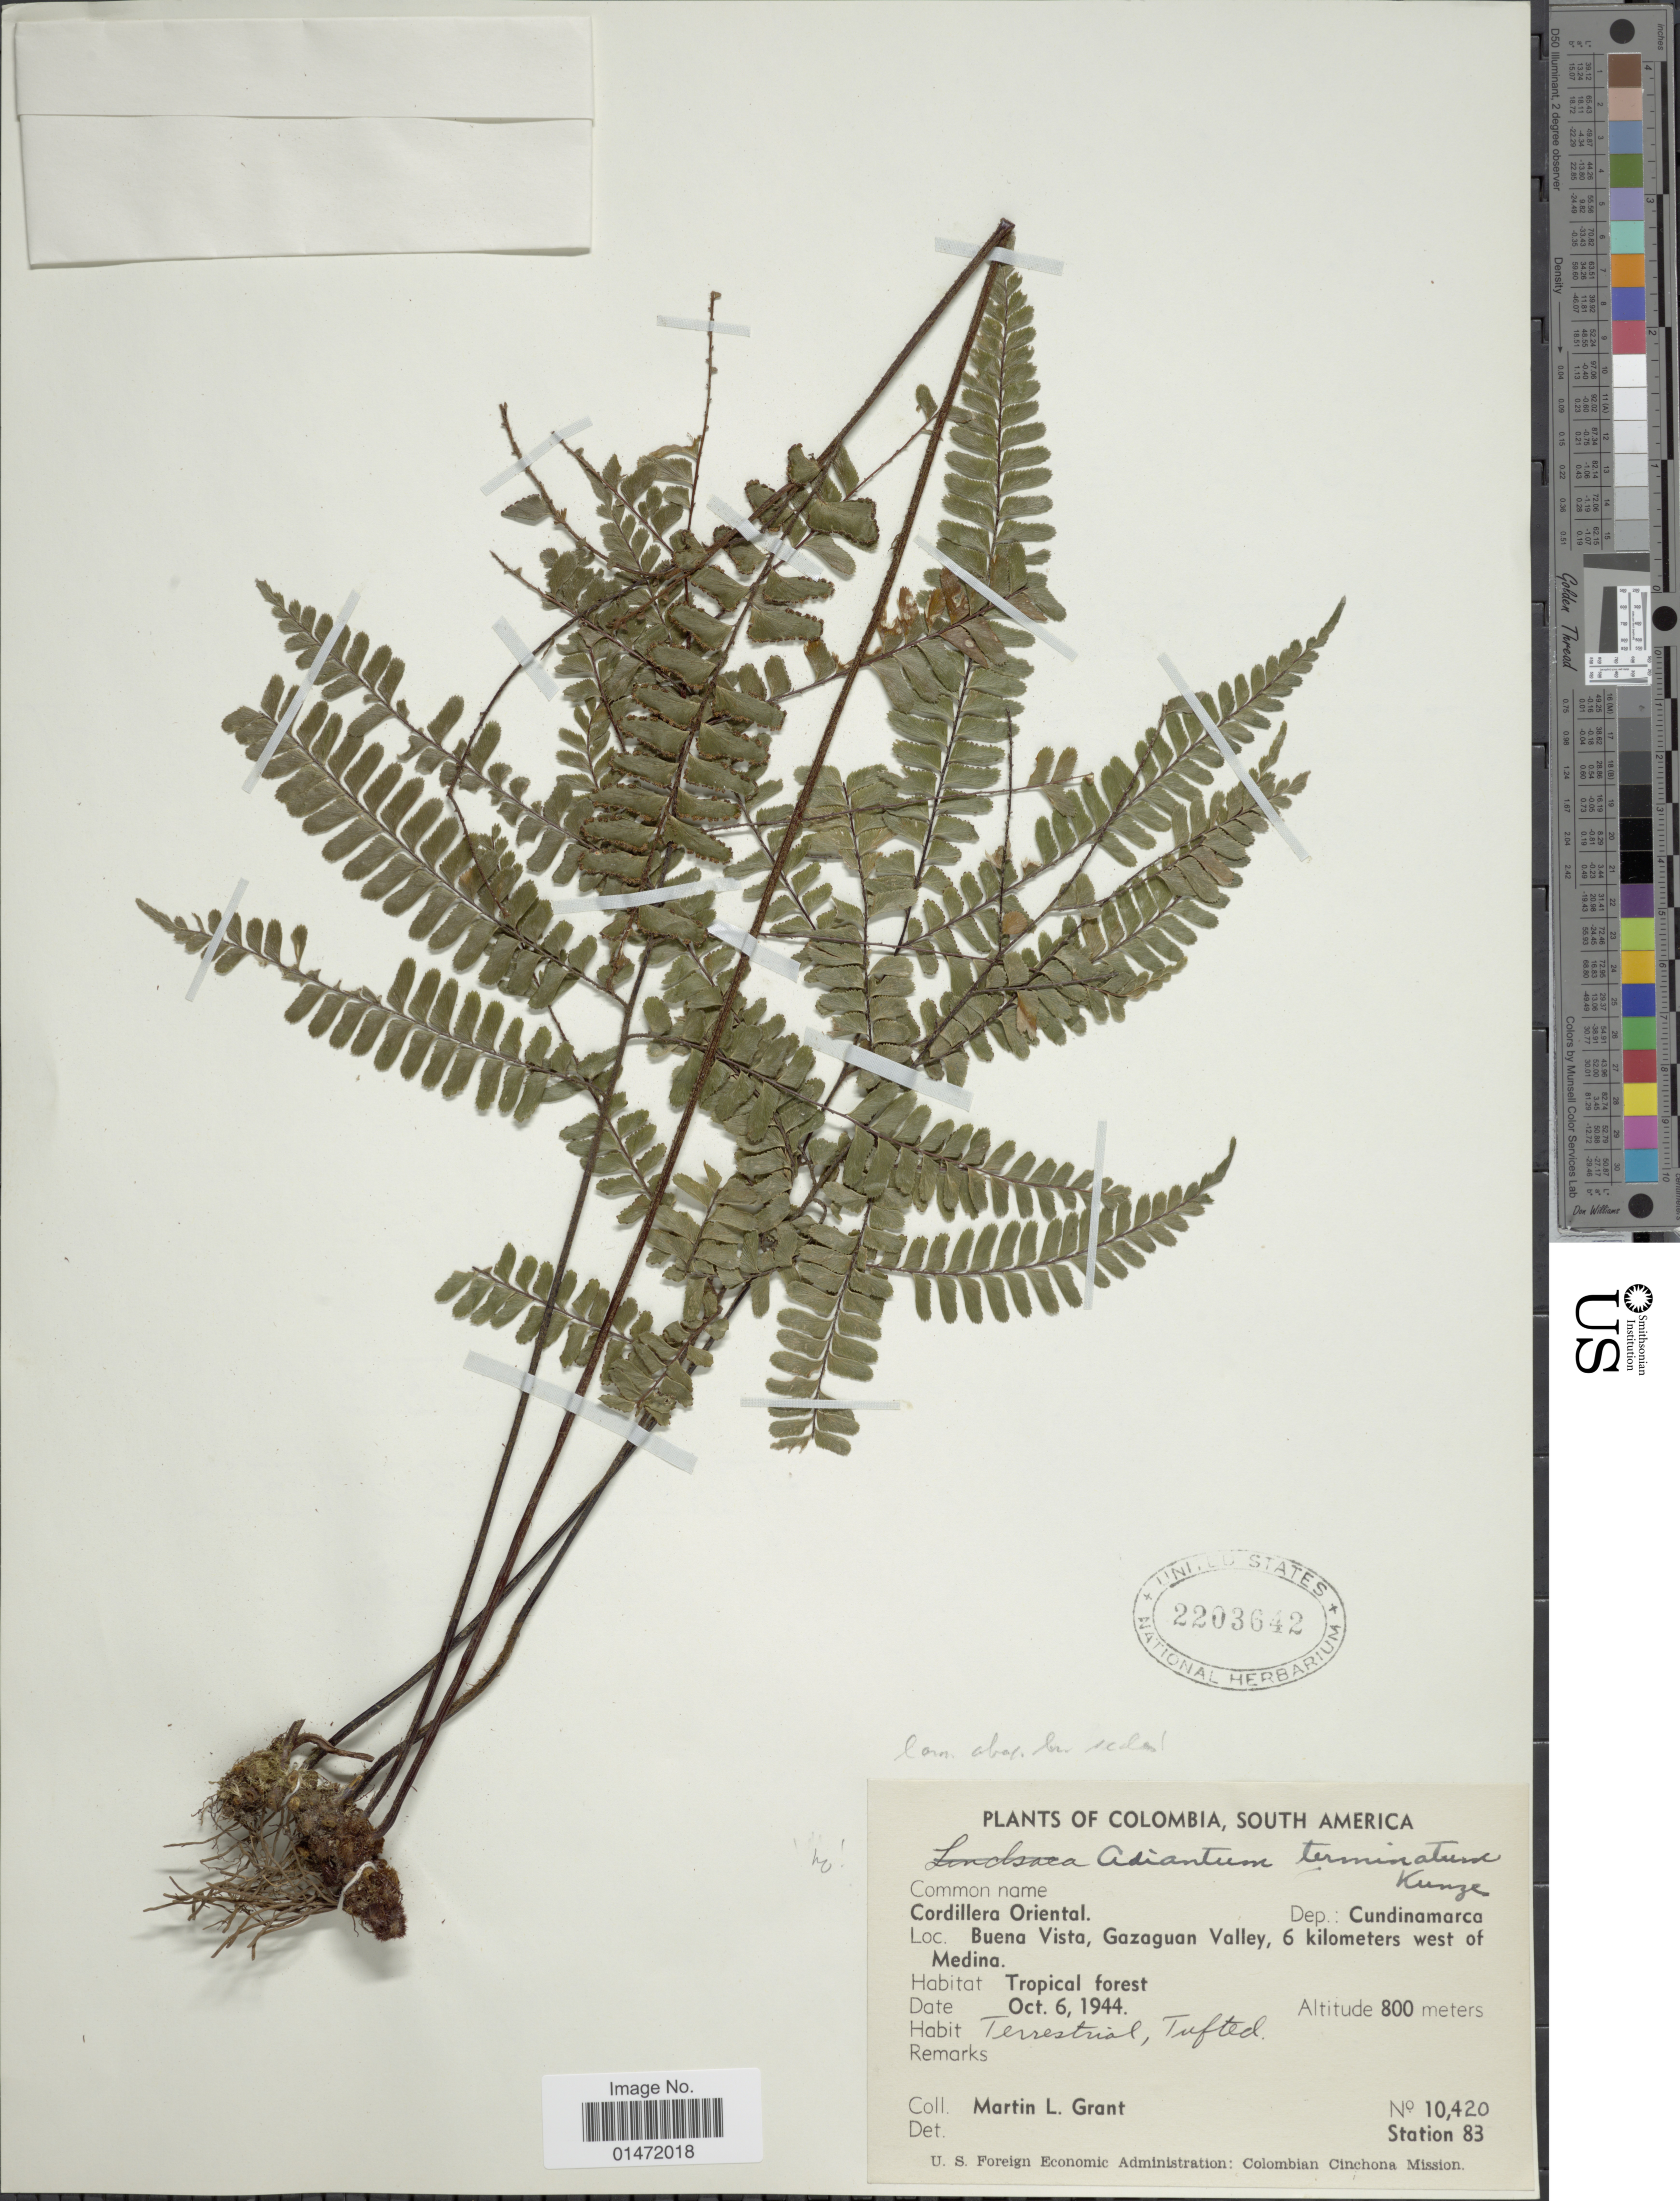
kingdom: Plantae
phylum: Tracheophyta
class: Polypodiopsida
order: Polypodiales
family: Pteridaceae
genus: Adiantum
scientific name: Adiantum sp.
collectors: M. L. Grant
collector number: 10420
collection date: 1944-10-06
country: Colombia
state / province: Cundinamarca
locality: Cordillera Oriental. Buena Vista, Gazaguan Valley, 6 kilometers west of Medina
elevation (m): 800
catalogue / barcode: US 2203642